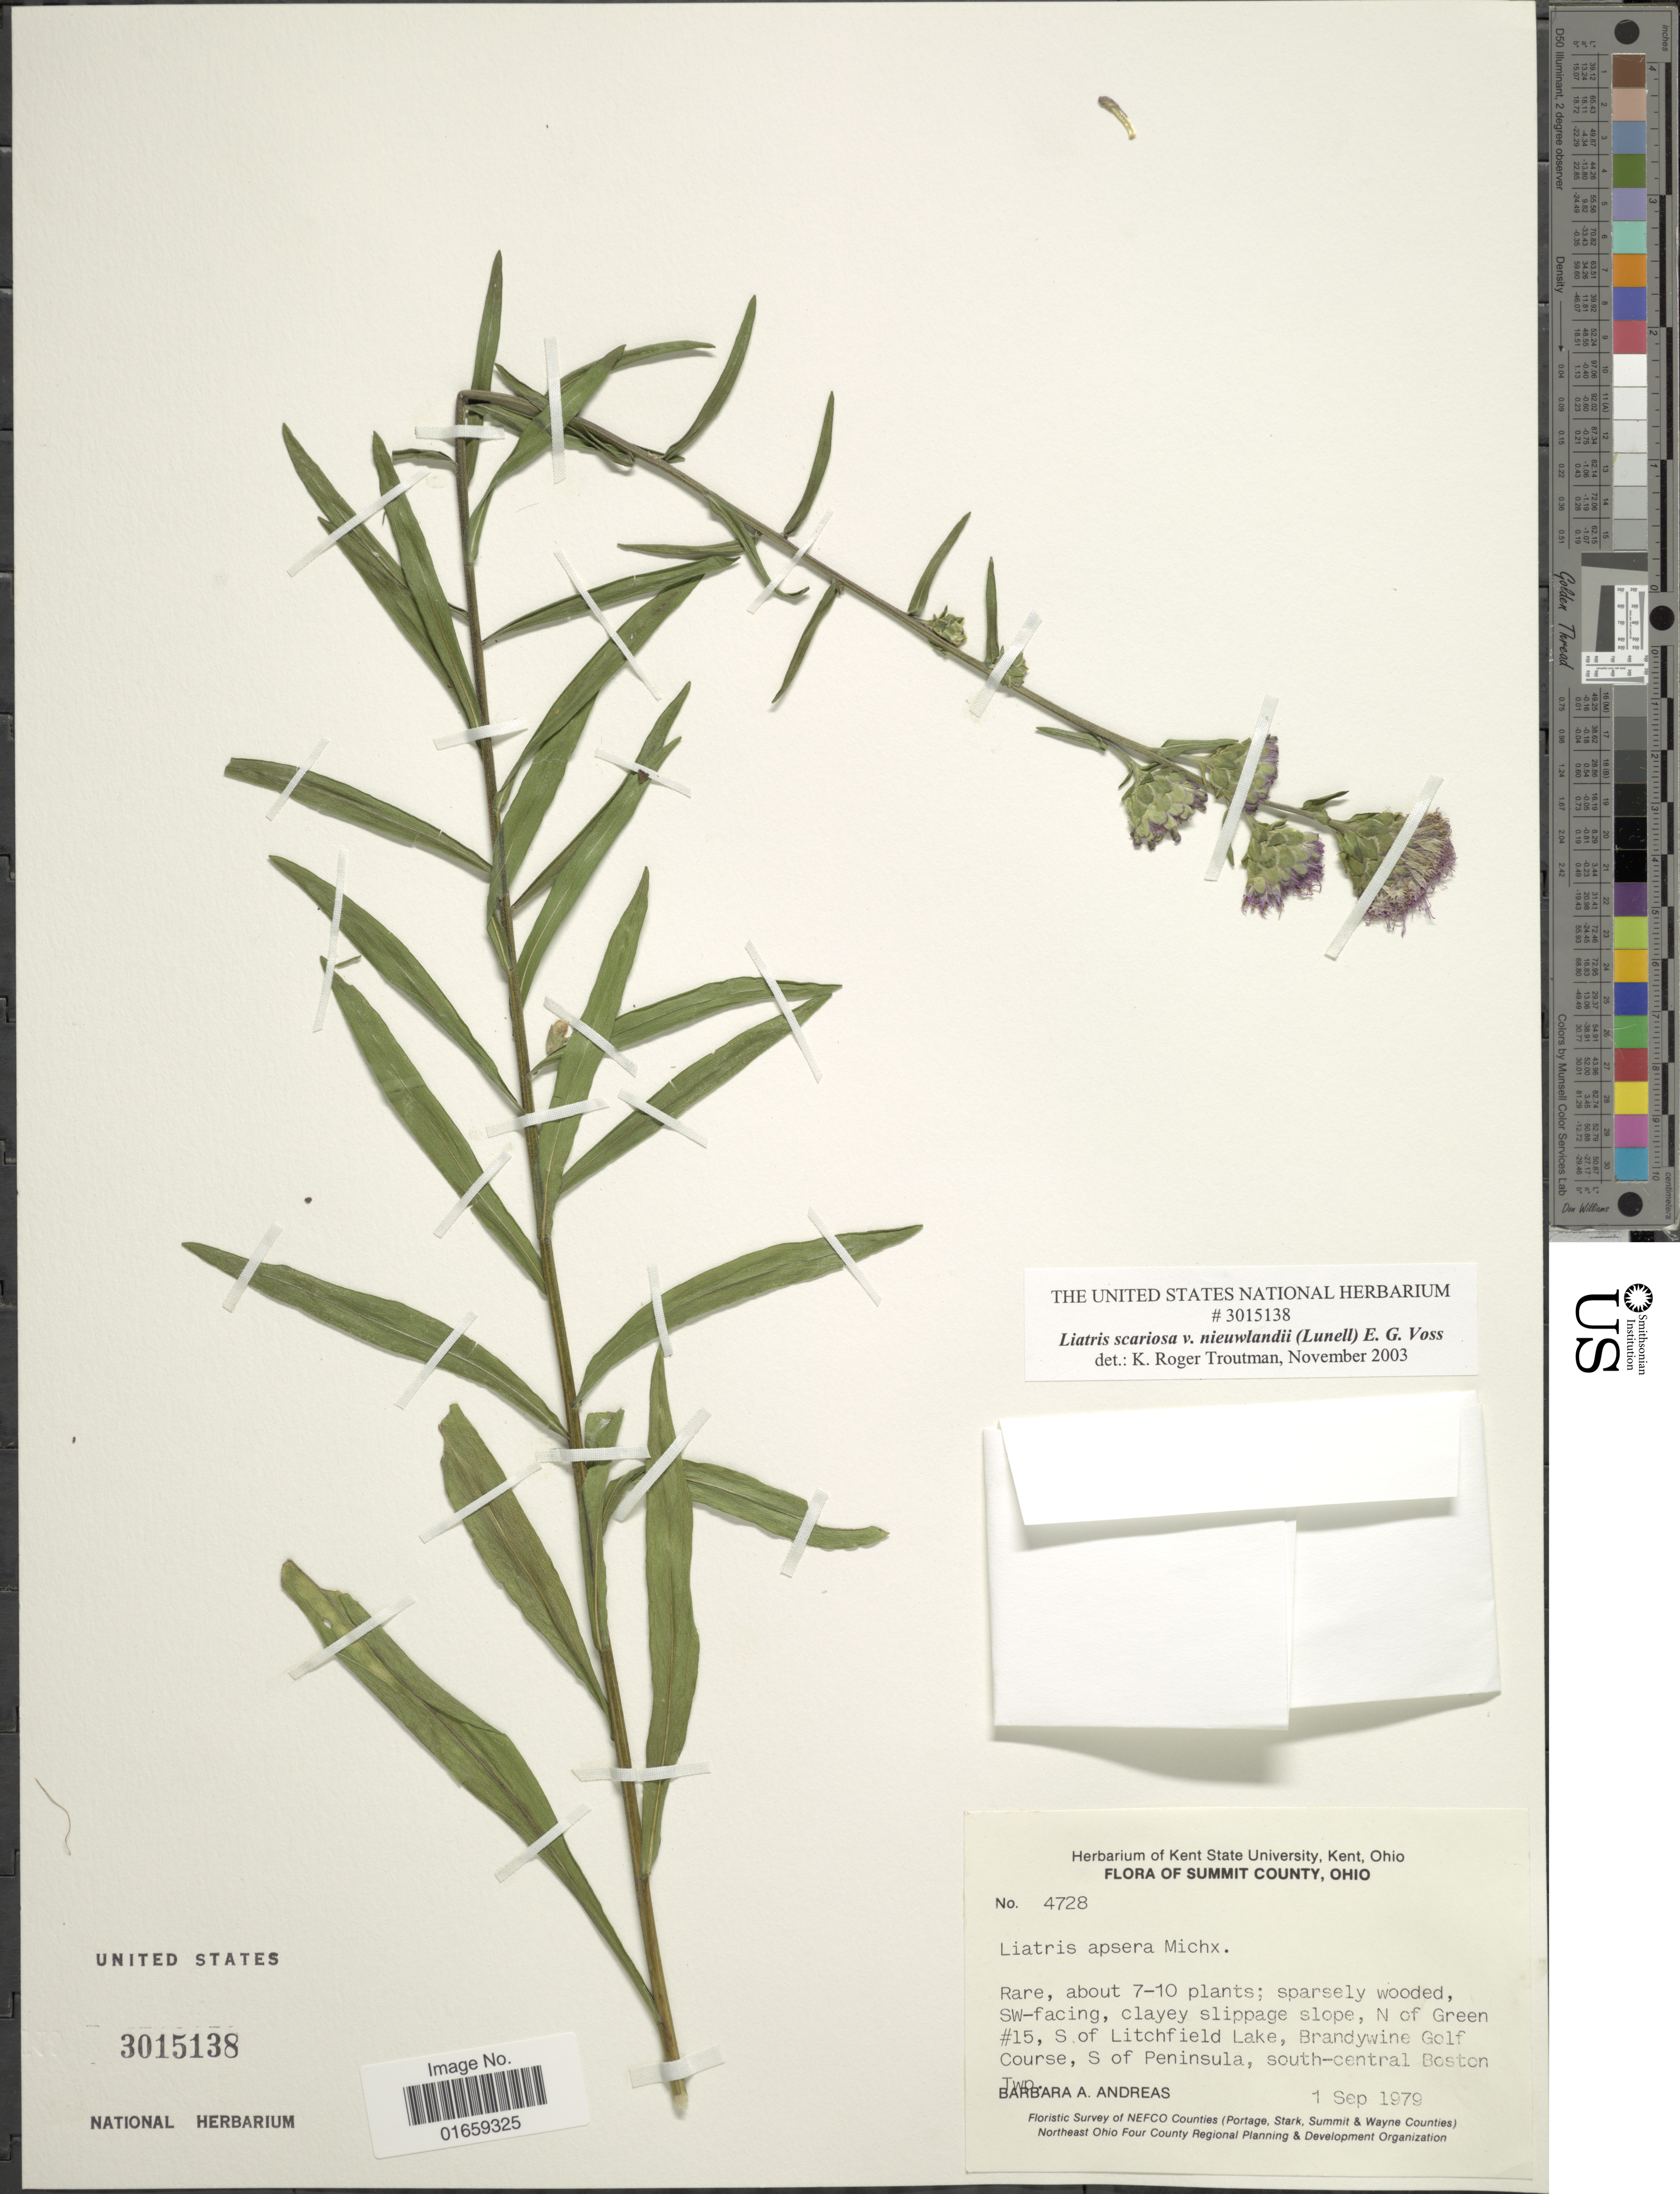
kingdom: Plantae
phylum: Tracheophyta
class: Magnoliopsida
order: Asterales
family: Asteraceae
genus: Liatris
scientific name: Liatris scariosa var. nieuwlandii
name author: (Lunell) E.G. Voss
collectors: B. A. Andreas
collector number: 4728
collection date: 1979-09-01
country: United States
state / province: Ohio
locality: Summit County Ohio, N of Green #15, S of Litchfield Lake, Brandywine Golf Course, S of Peninsula, South- central Boston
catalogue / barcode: US 3015138